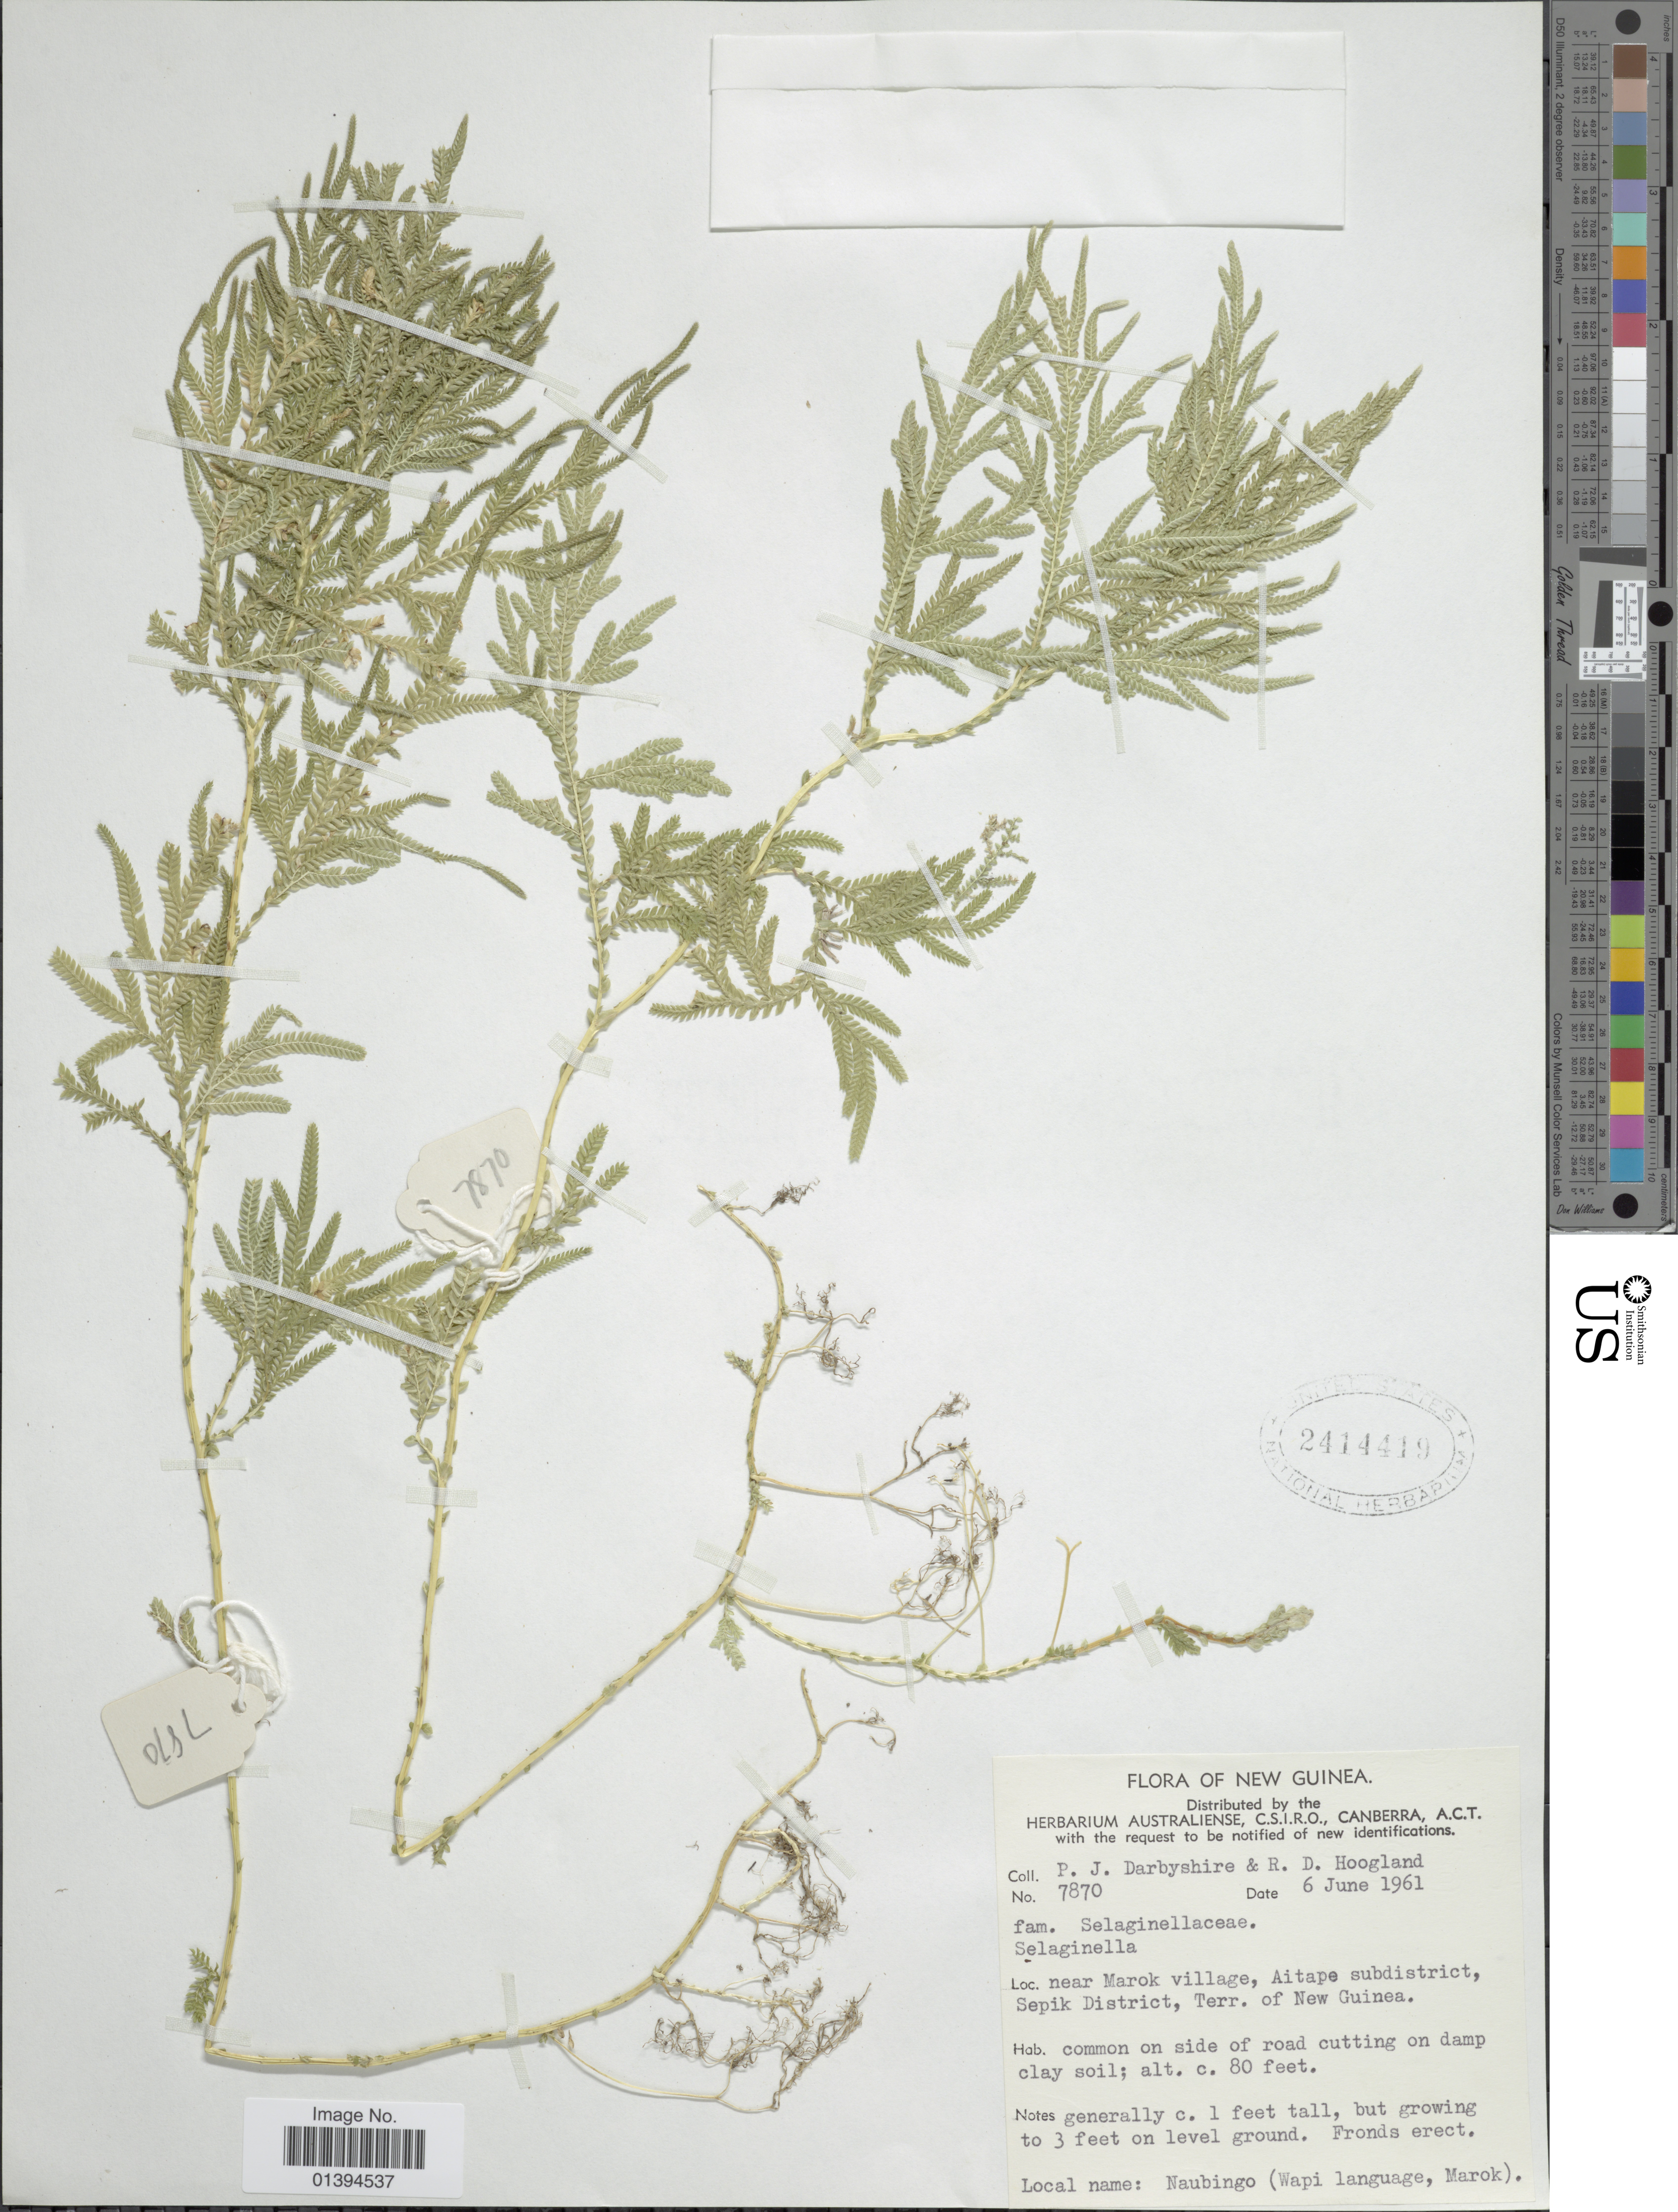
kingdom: Plantae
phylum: Tracheophyta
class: Lycopodiopsida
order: Selaginellales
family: Selaginellaceae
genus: Selaginella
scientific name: Selaginella sp.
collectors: P. Darbyshire & R. D. Hoogland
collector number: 7870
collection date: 1961-06-06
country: Papua New Guinea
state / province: East Sepik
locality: New Guinea, near Marok village, Aitage subdistrict, Sepik District, Terr. of New Guinea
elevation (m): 24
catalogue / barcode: US 2414419